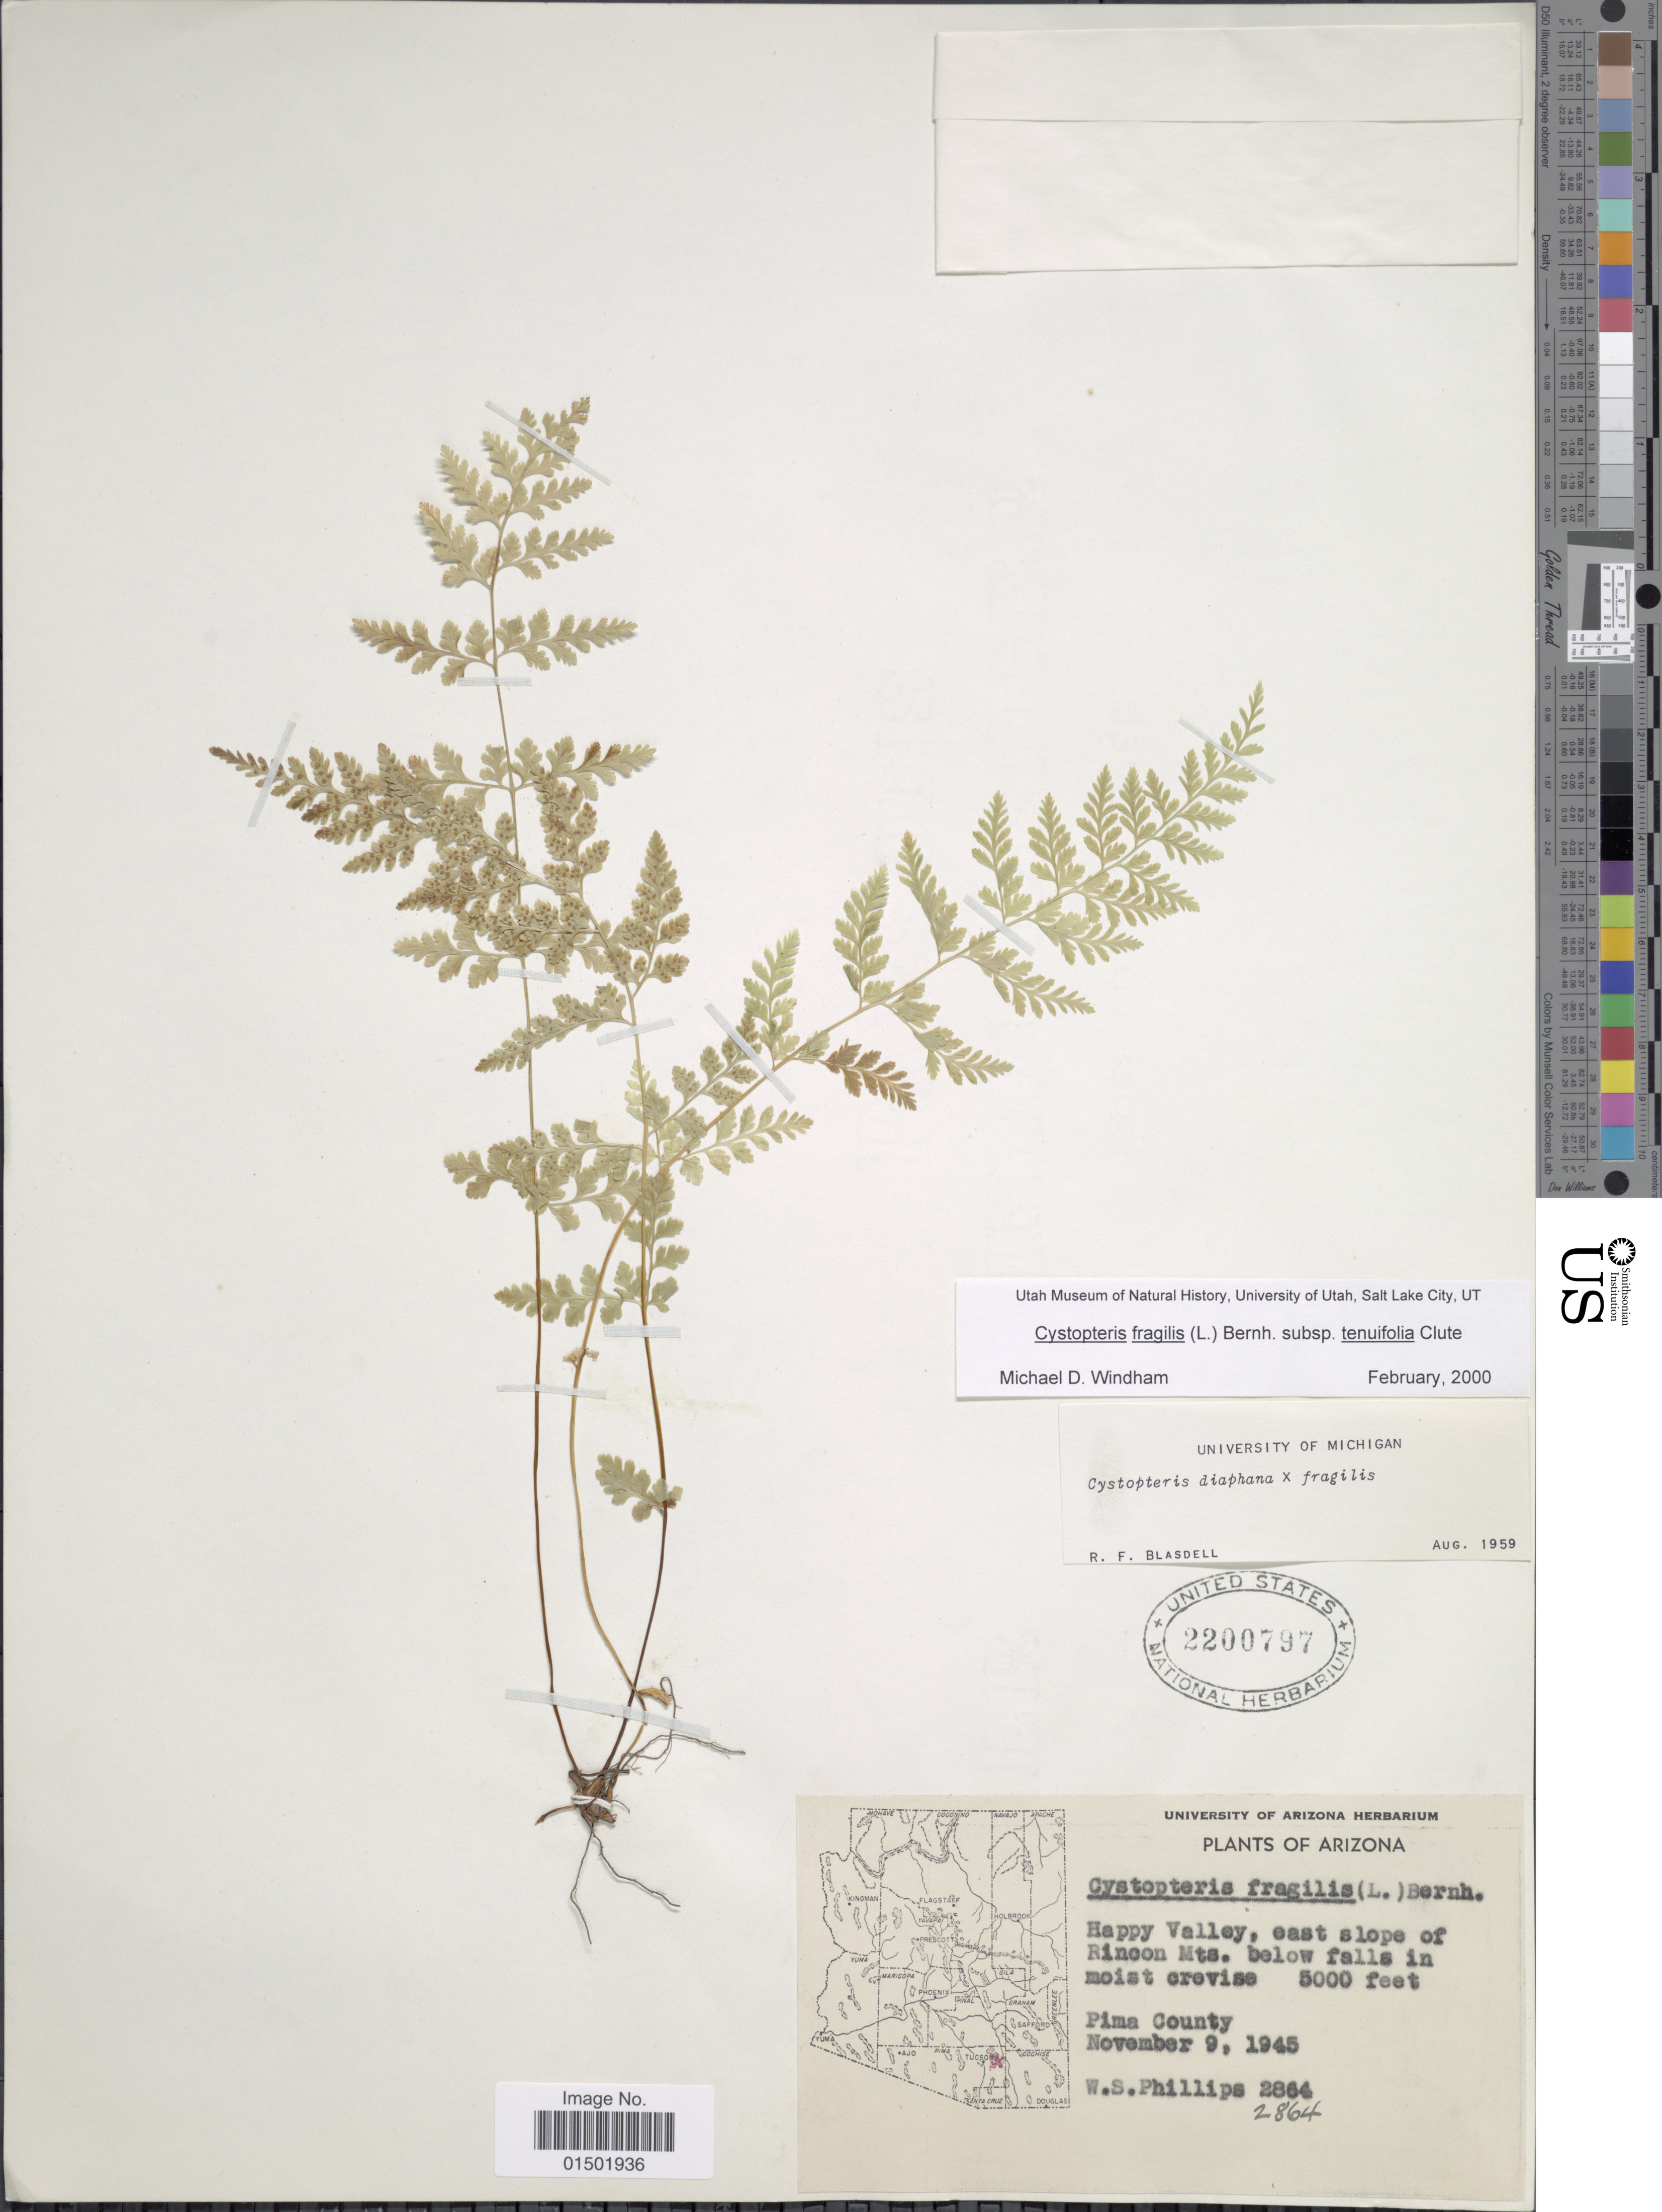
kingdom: Plantae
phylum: Tracheophyta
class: Polypodiopsida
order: Polypodiales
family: Cystopteridaceae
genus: Cystopteris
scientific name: Cystopteris fragilis var. tenuifolia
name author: (Clute) M. Broun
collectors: W. S. Phillips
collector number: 2864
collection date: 1945-11-09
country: United States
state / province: Arizona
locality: Happy Valley, east slope of Rincon Mts. below falls in moist crevise. Pima County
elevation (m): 1524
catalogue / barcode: US 2200797